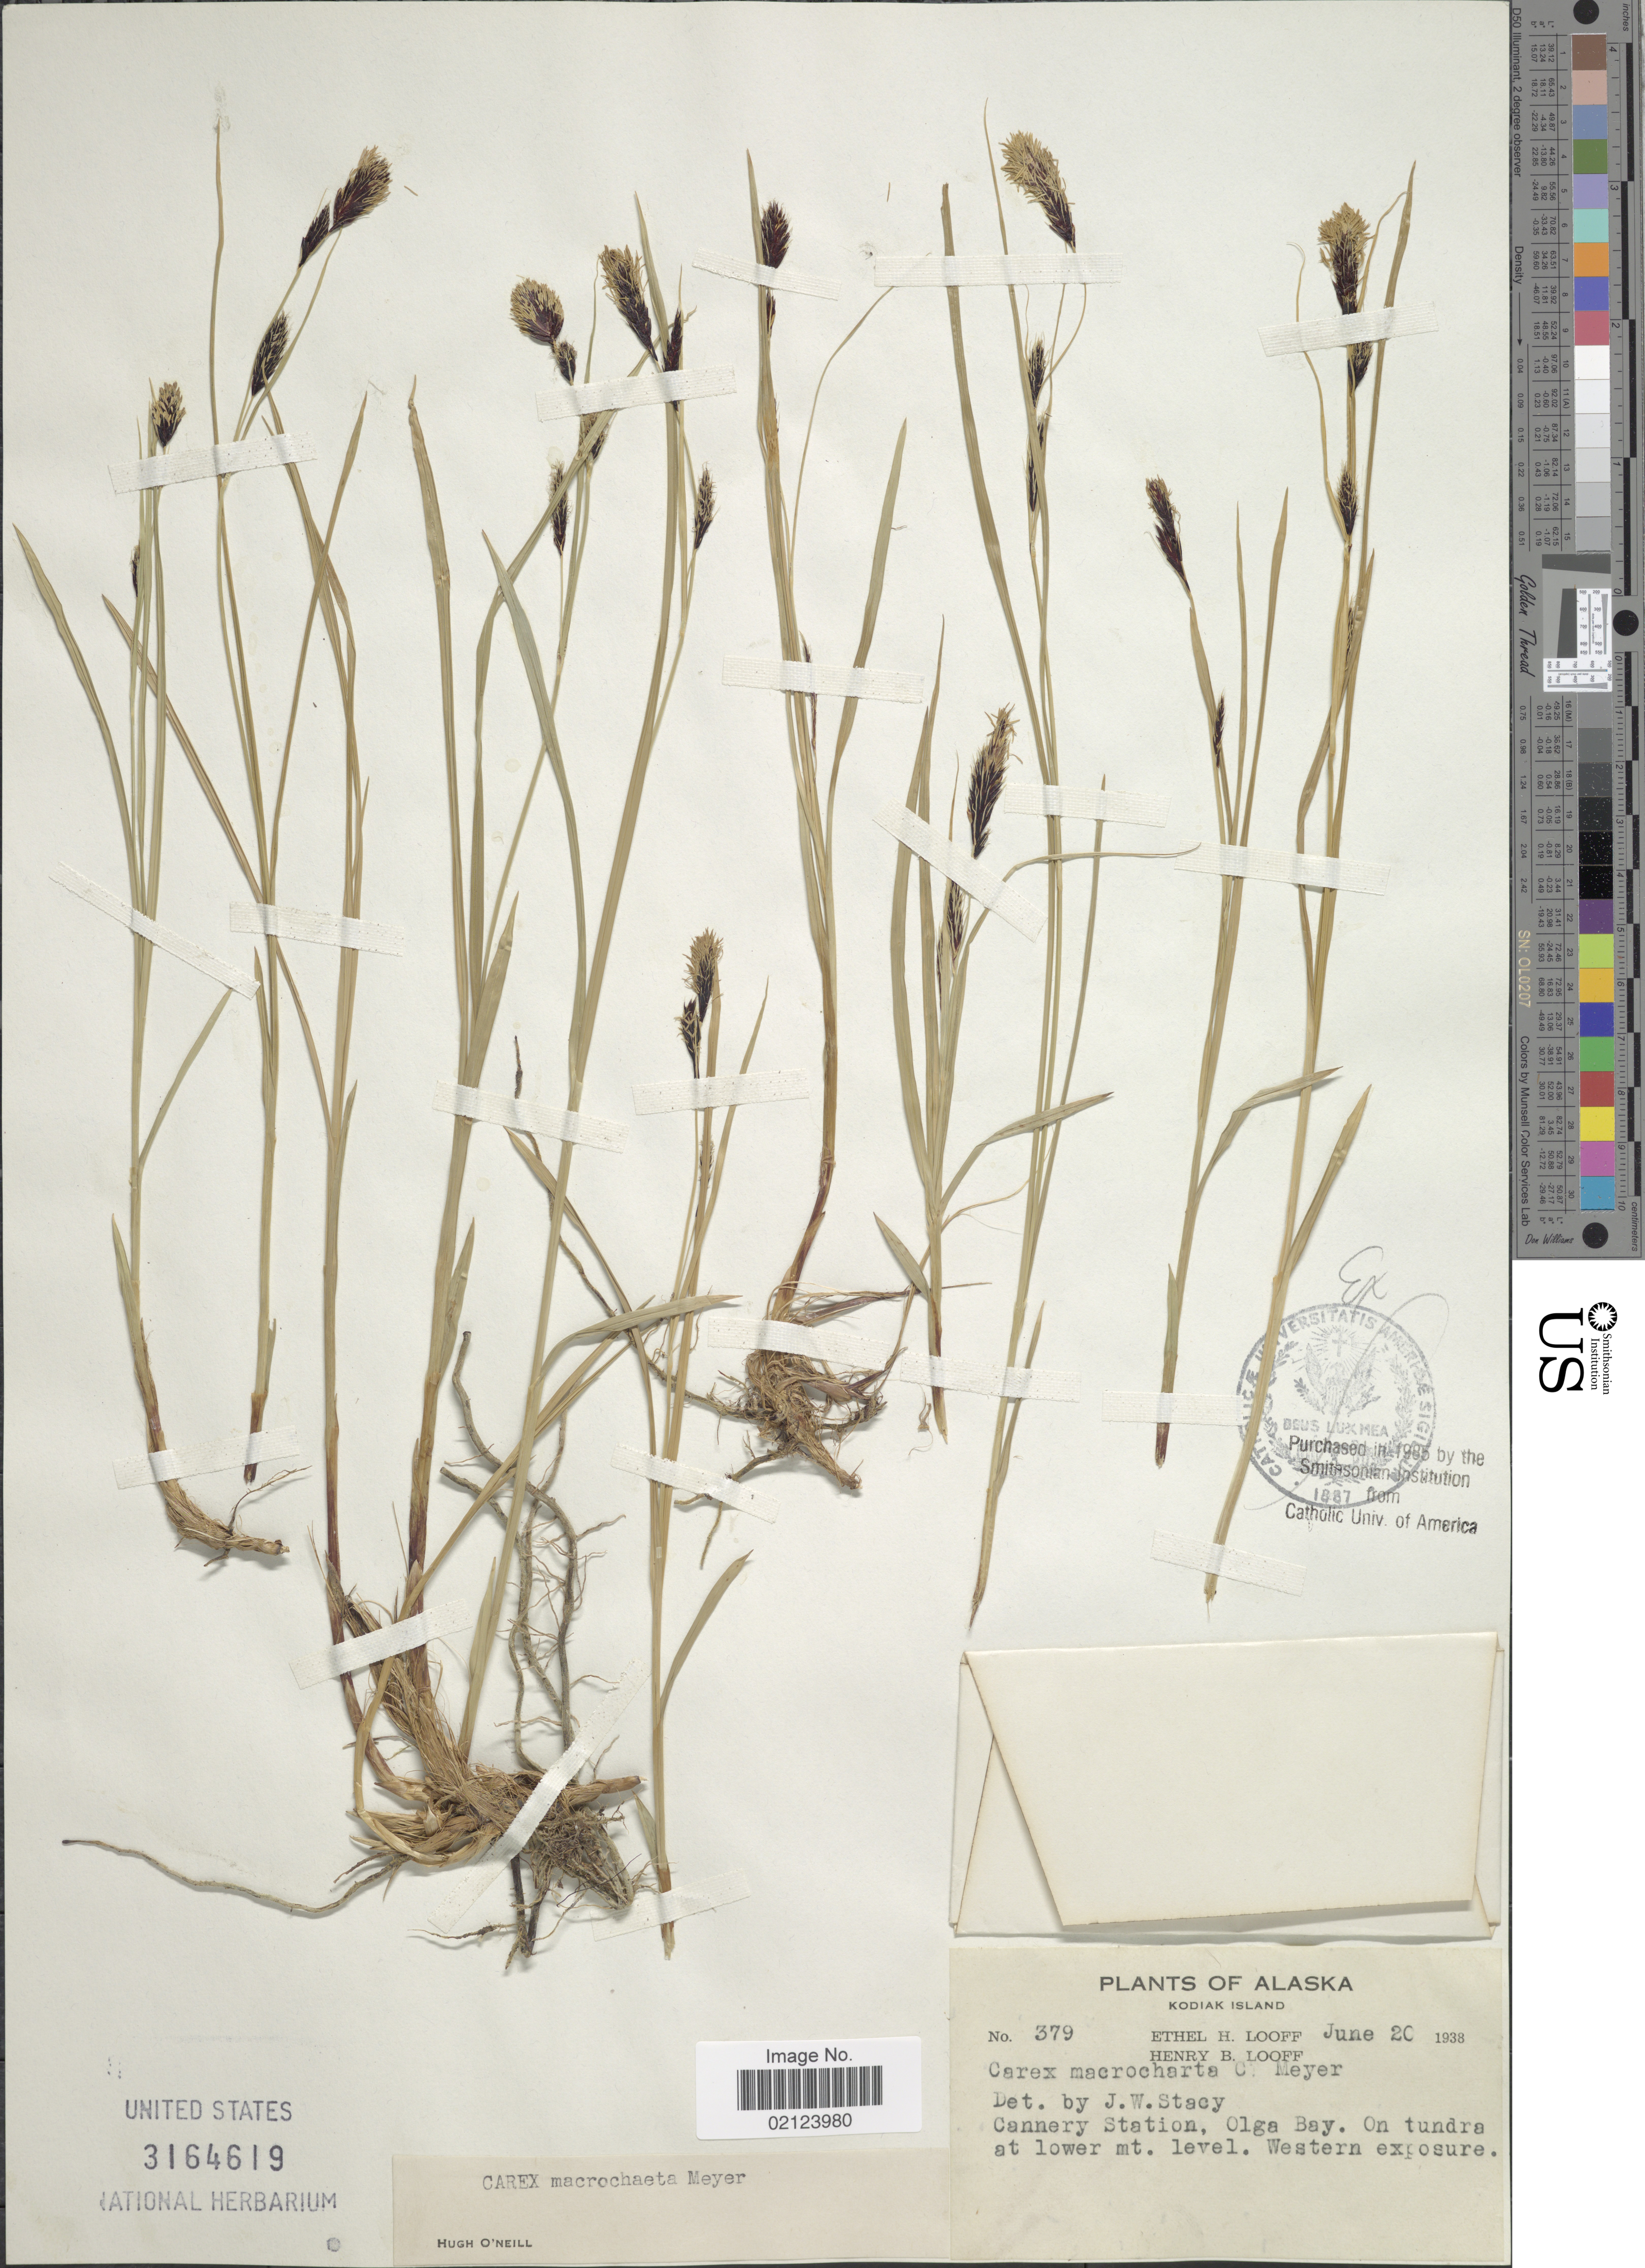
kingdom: Plantae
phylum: Tracheophyta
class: Liliopsida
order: Poales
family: Cyperaceae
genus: Carex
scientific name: Carex macrochaeta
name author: C.A. Mey.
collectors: E. Looff & H. Looff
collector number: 379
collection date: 1938-06-20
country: United States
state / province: Alaska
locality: Kodiak Island. Cannery Station, Olga Bay, Western exposure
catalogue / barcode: US 3164619